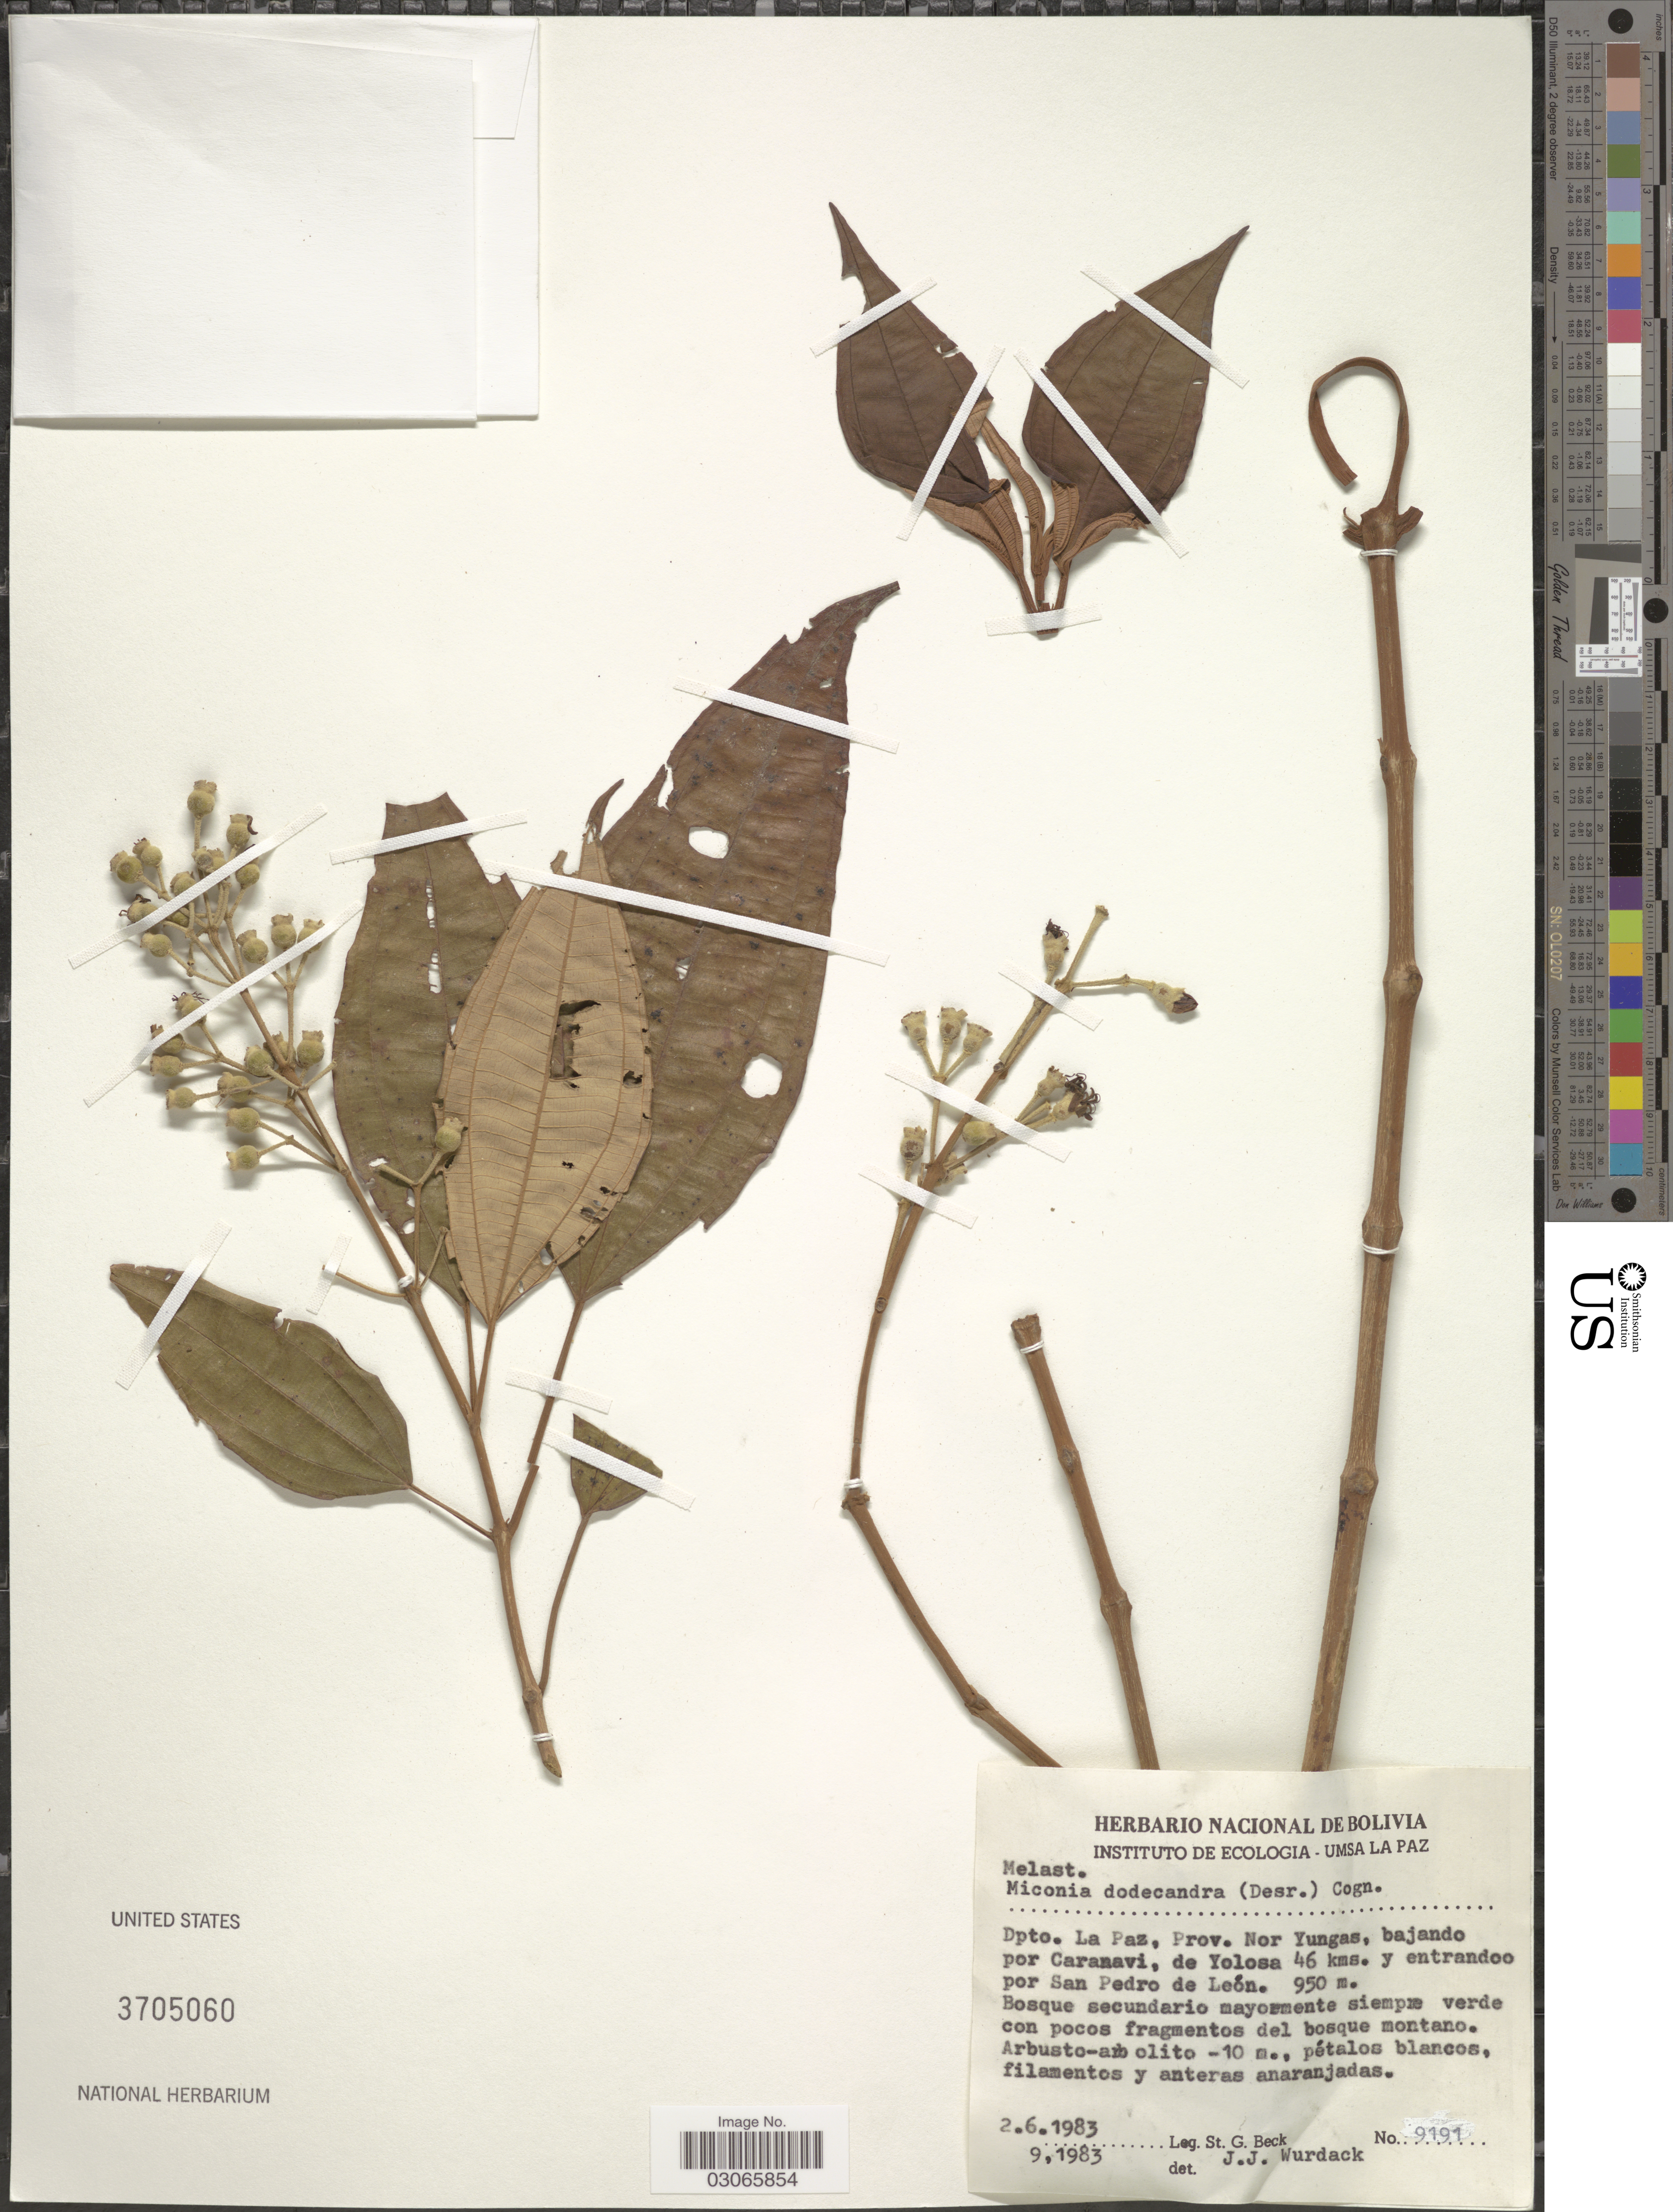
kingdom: Plantae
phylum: Tracheophyta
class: Magnoliopsida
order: Myrtales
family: Melastomataceae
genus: Miconia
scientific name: Miconia dodecandra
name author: Cogn.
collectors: S. G. Beck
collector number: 9191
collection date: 1983-06-02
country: Bolivia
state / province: La Paz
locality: Dpto. La Paz. Prov. Nor Yungas, bajando por Caranavi, de Yolosa 46 kms. y entrandco por San Pedro de León.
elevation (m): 950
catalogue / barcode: US 3705060